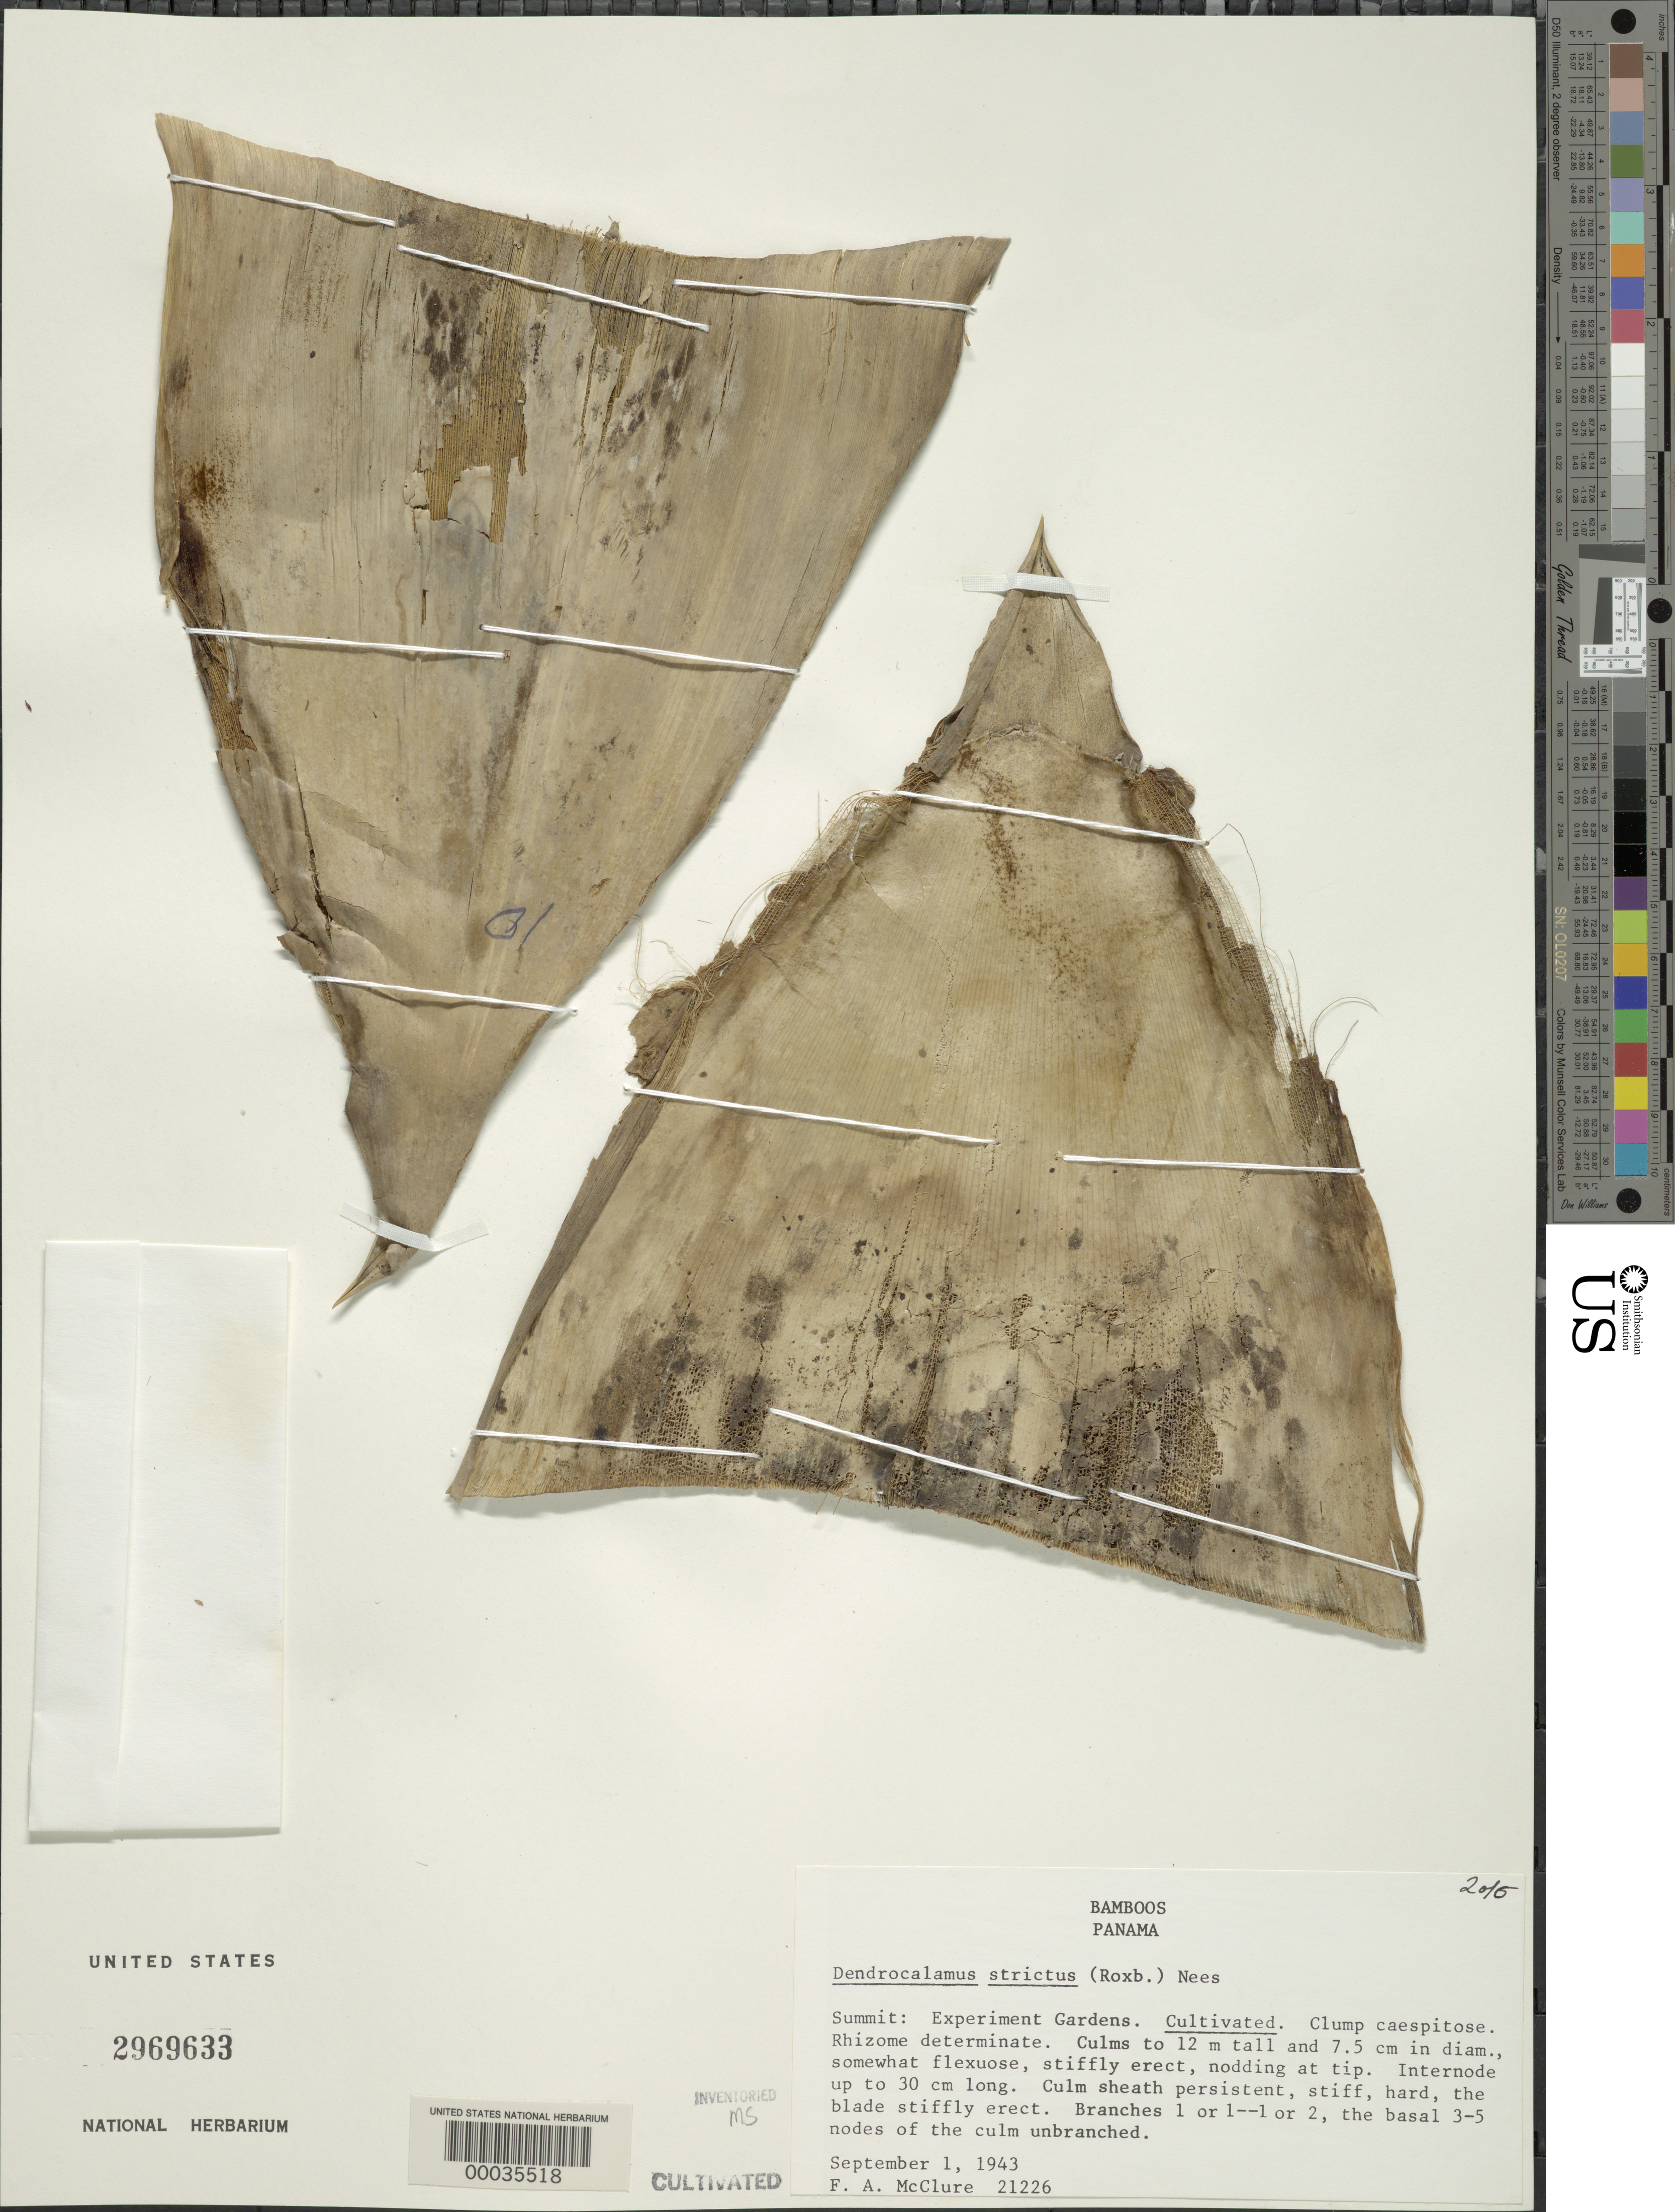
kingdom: Plantae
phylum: Tracheophyta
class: Liliopsida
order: Poales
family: Poaceae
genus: Dendrocalamus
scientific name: Dendrocalamus strictus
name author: (Roxb.) Nees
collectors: F. A. McClure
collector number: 21226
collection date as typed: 01 Sep 1943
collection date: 1943-09-01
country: Panama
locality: Esperimental Garden summit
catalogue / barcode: US 2969633